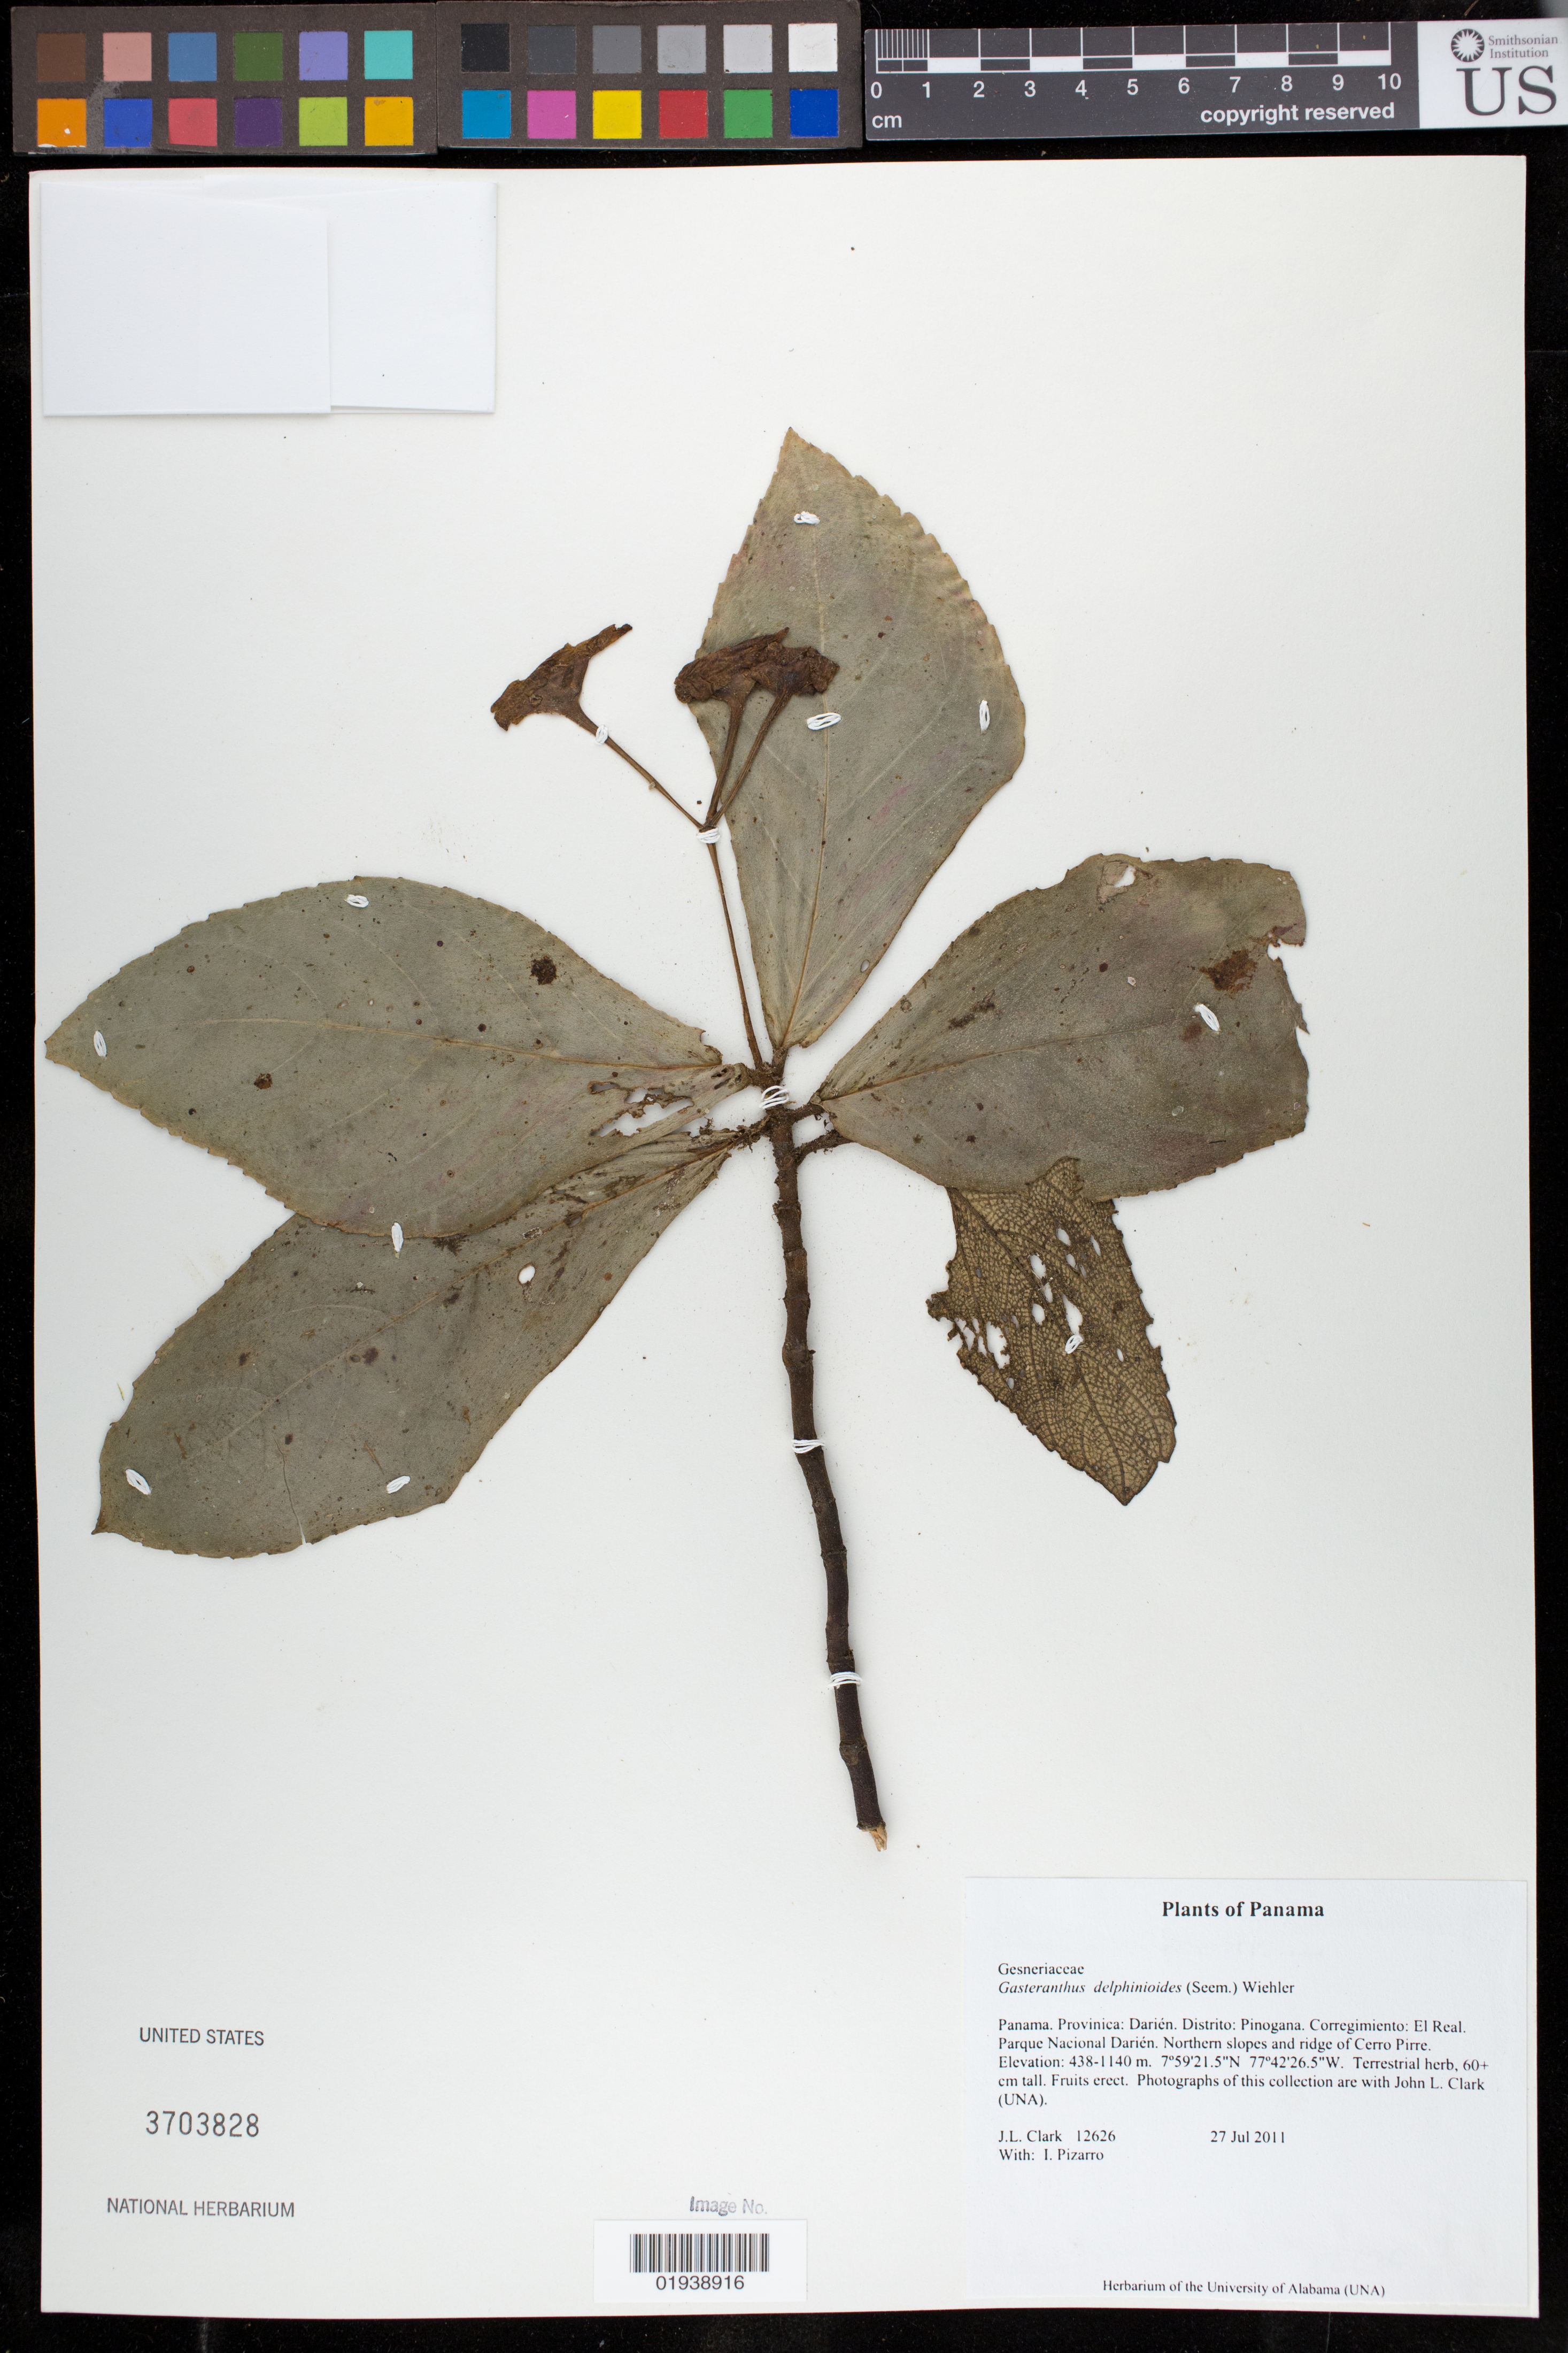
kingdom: Plantae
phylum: Tracheophyta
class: Magnoliopsida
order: Lamiales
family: Gesneriaceae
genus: Gasteranthus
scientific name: Gasteranthus delphiniodes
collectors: J. L. Clark & I. Pizarro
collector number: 12626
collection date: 2011-07-27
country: Panama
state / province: Darién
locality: Distrito: Pinogana. Corregimiento: El Real. Parque Nacional Darien, Rancho Frio. Northern slopes and ridge of Cerro Pirre.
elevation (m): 438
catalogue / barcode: US 3703828